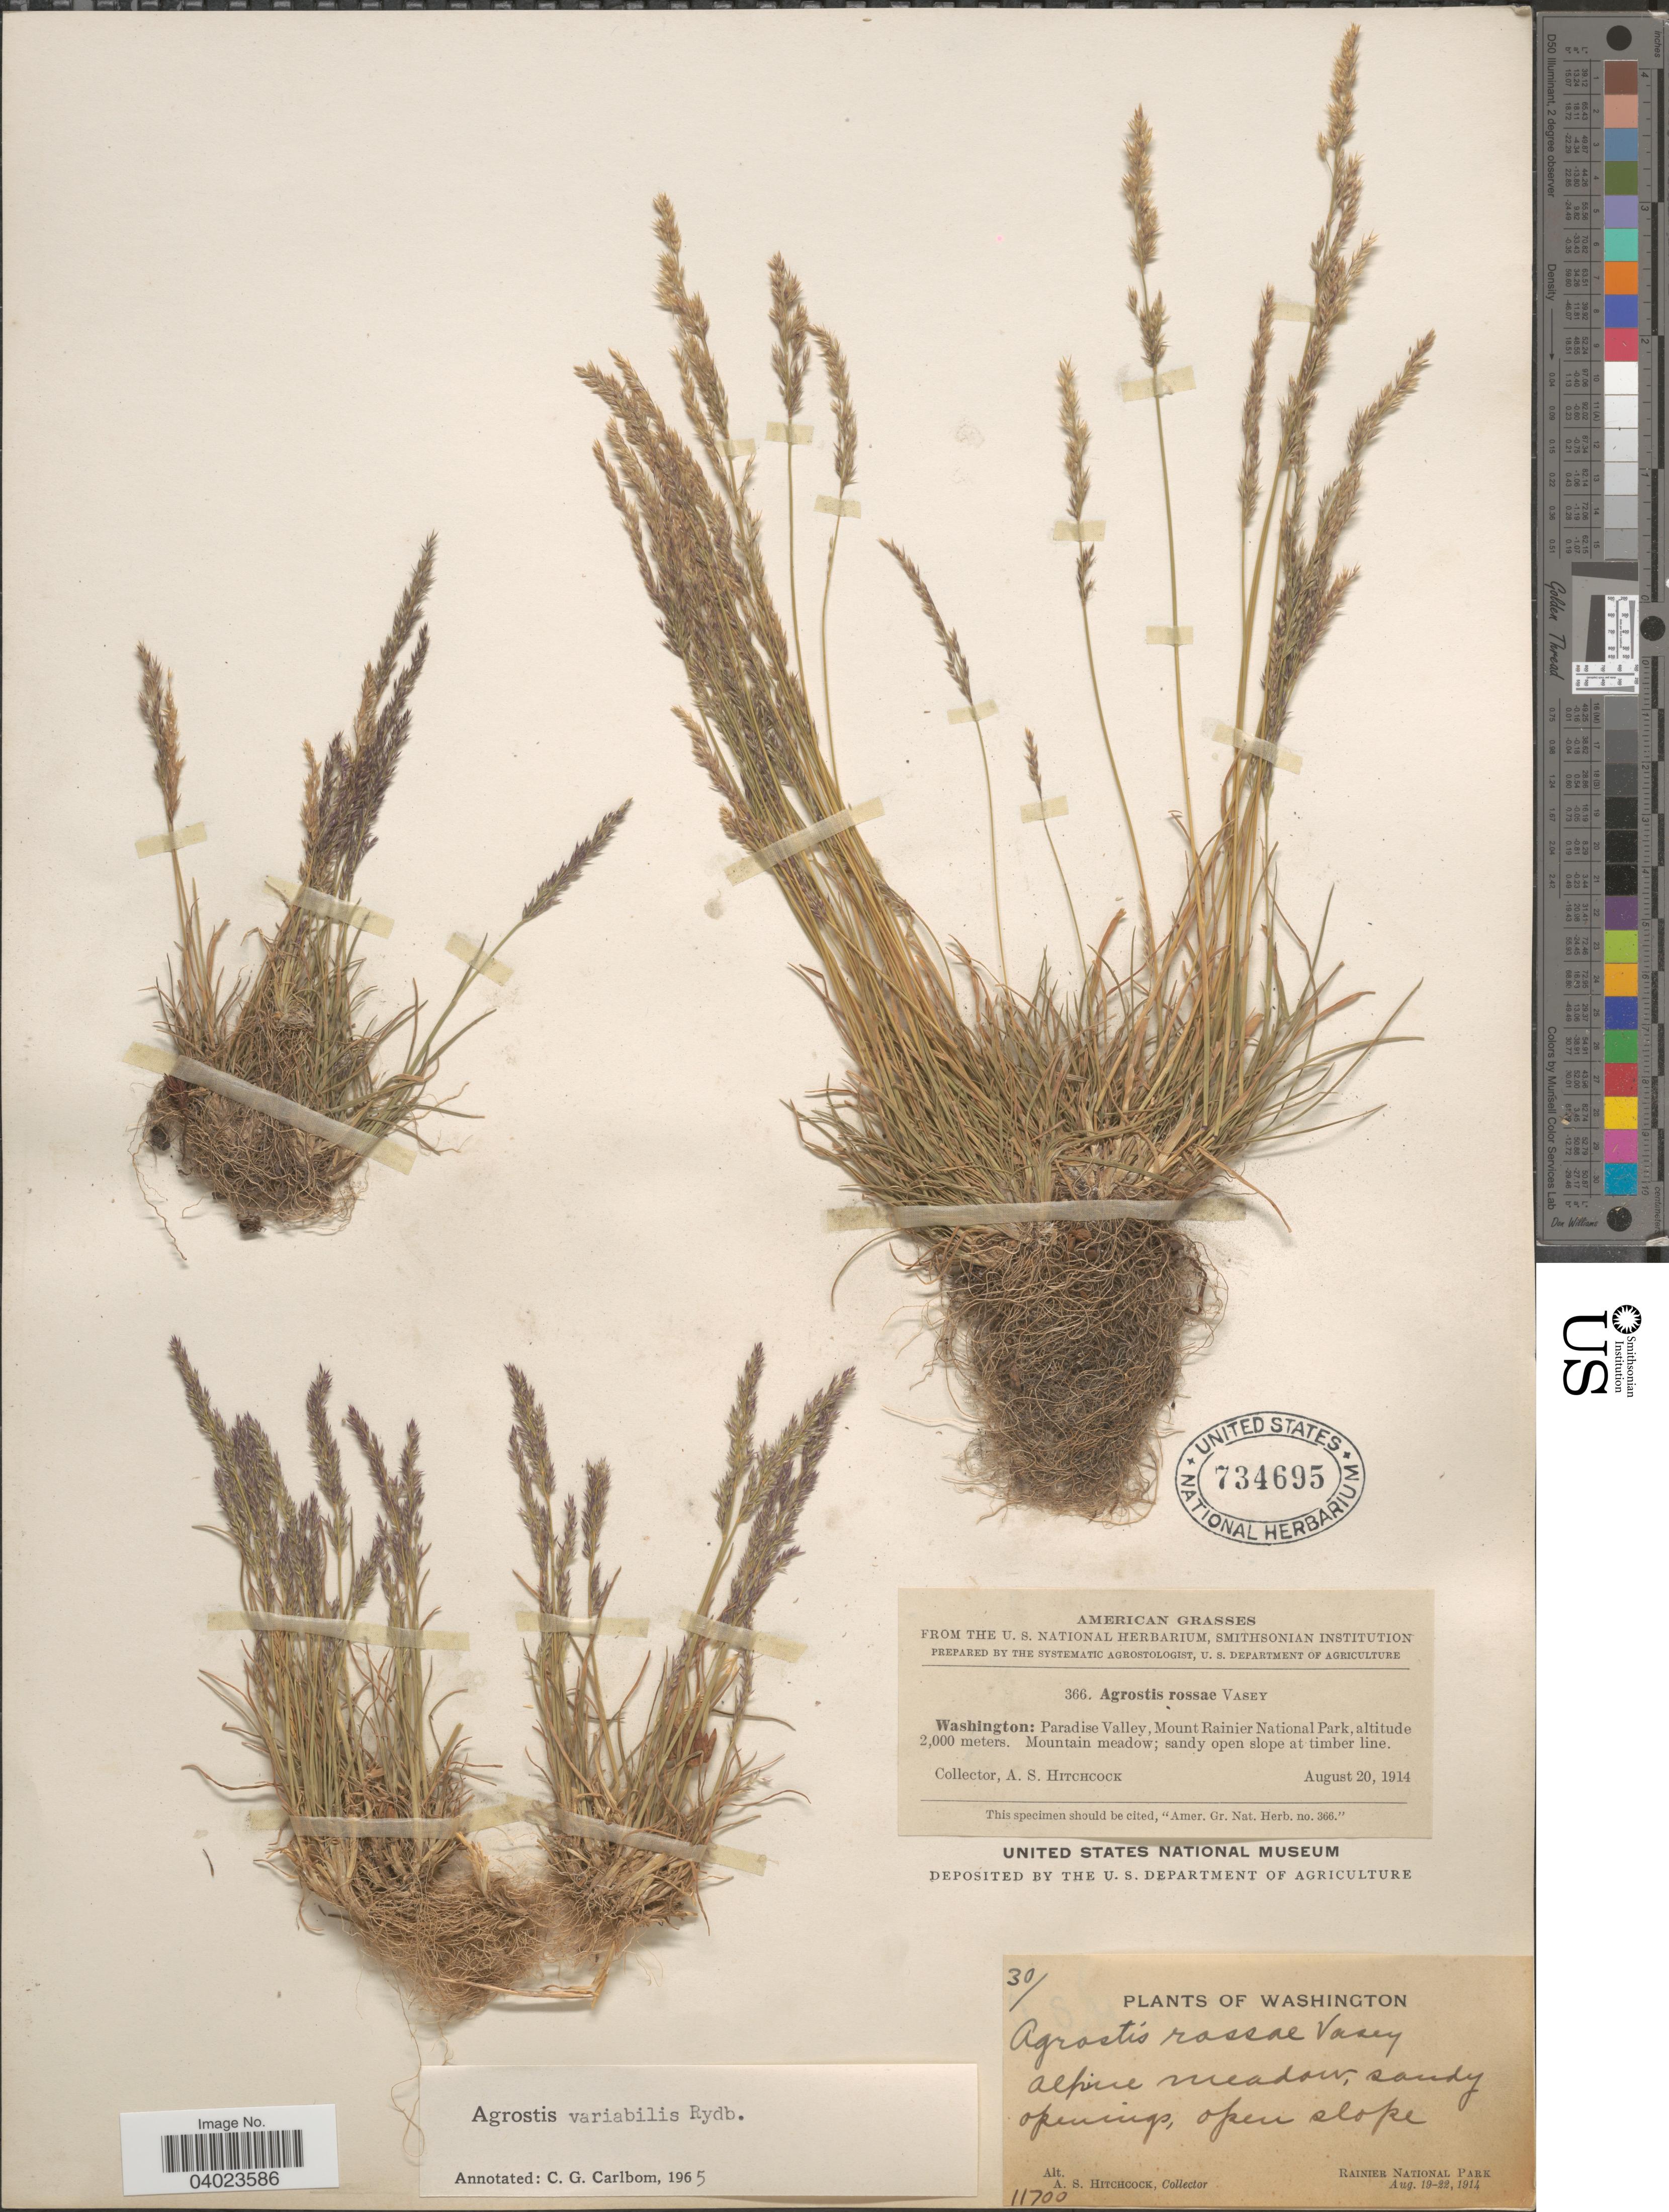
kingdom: Plantae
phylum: Tracheophyta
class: Liliopsida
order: Poales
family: Poaceae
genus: Agrostis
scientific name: Agrostis variabilis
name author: Rydb.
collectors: A. S. Hitchcock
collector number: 366/11700 ?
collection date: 1914-08-20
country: United States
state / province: Washington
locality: American. Paradise Valley, Mount Rainier National Park. Rainier National Park.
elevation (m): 2000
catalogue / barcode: US 734695